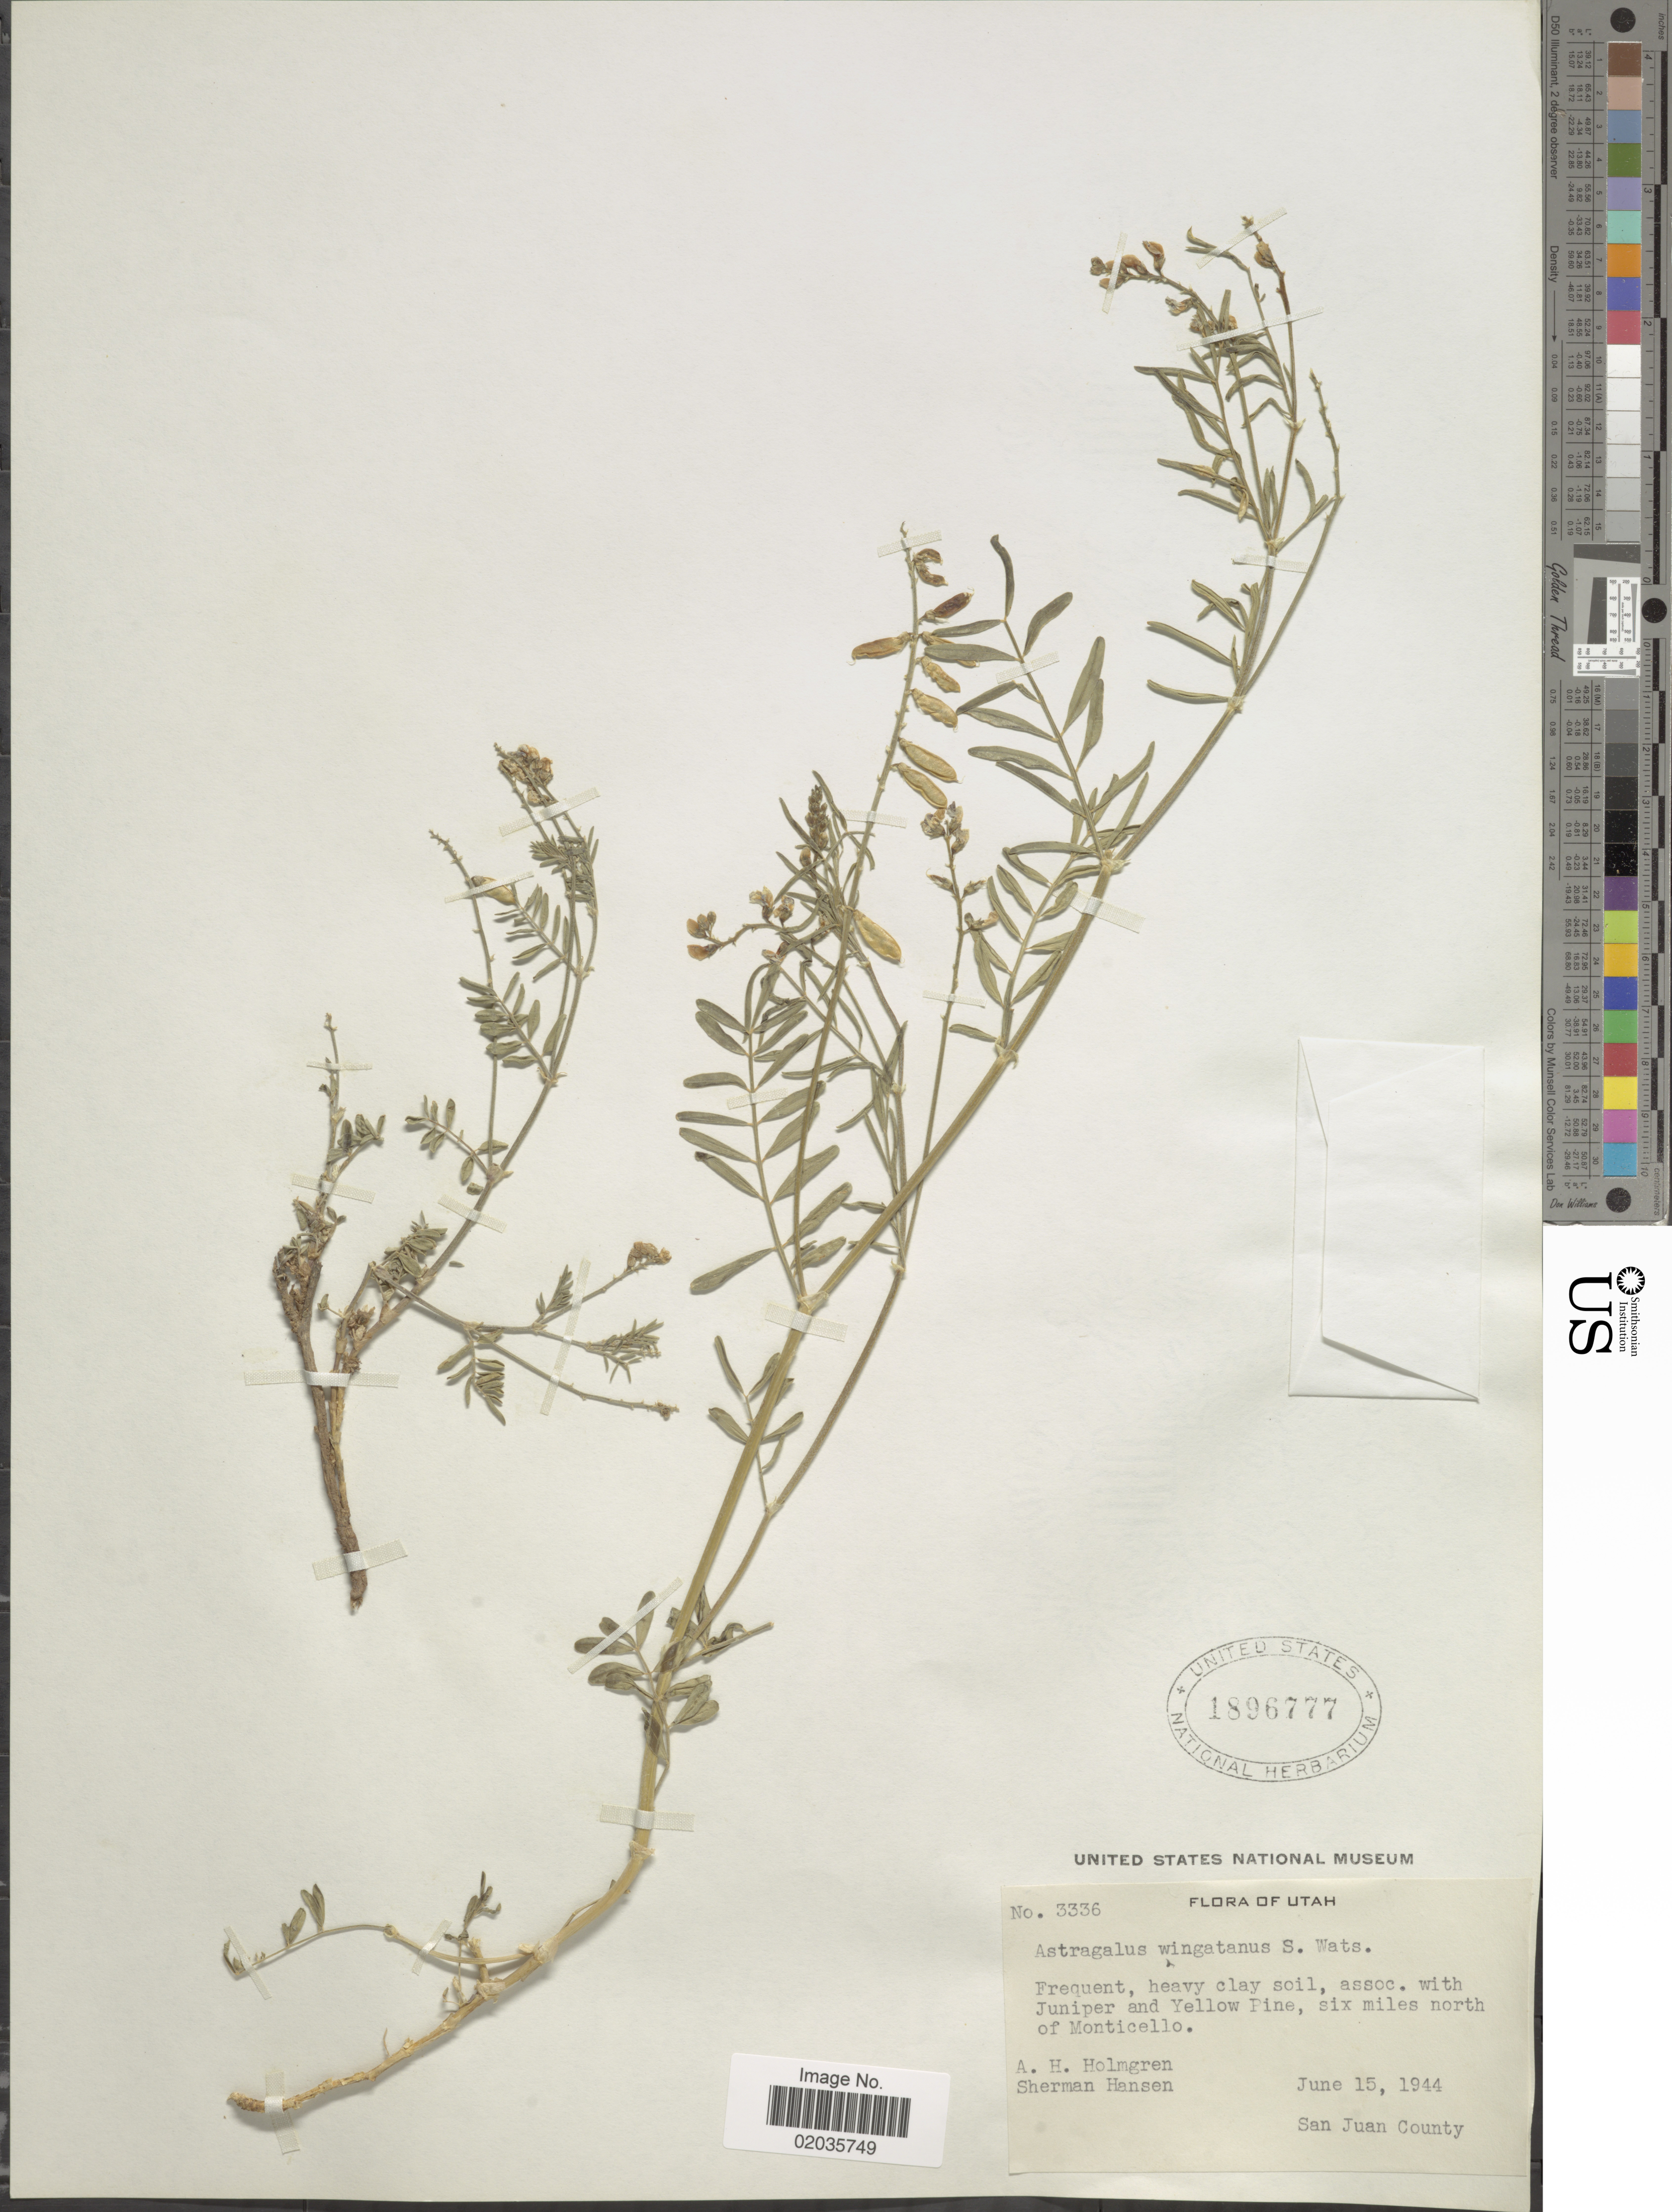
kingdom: Plantae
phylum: Tracheophyta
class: Magnoliopsida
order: Fabales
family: Fabaceae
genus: Astragalus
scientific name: Astragalus wingatanus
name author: S. Watson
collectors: A. H. Holmgren & S. Hansen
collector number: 3336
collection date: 1944-06-15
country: United States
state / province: Utah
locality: Junniper and Yellow Pine, six miles north of Monticello, San Juan County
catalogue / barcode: US 1896777